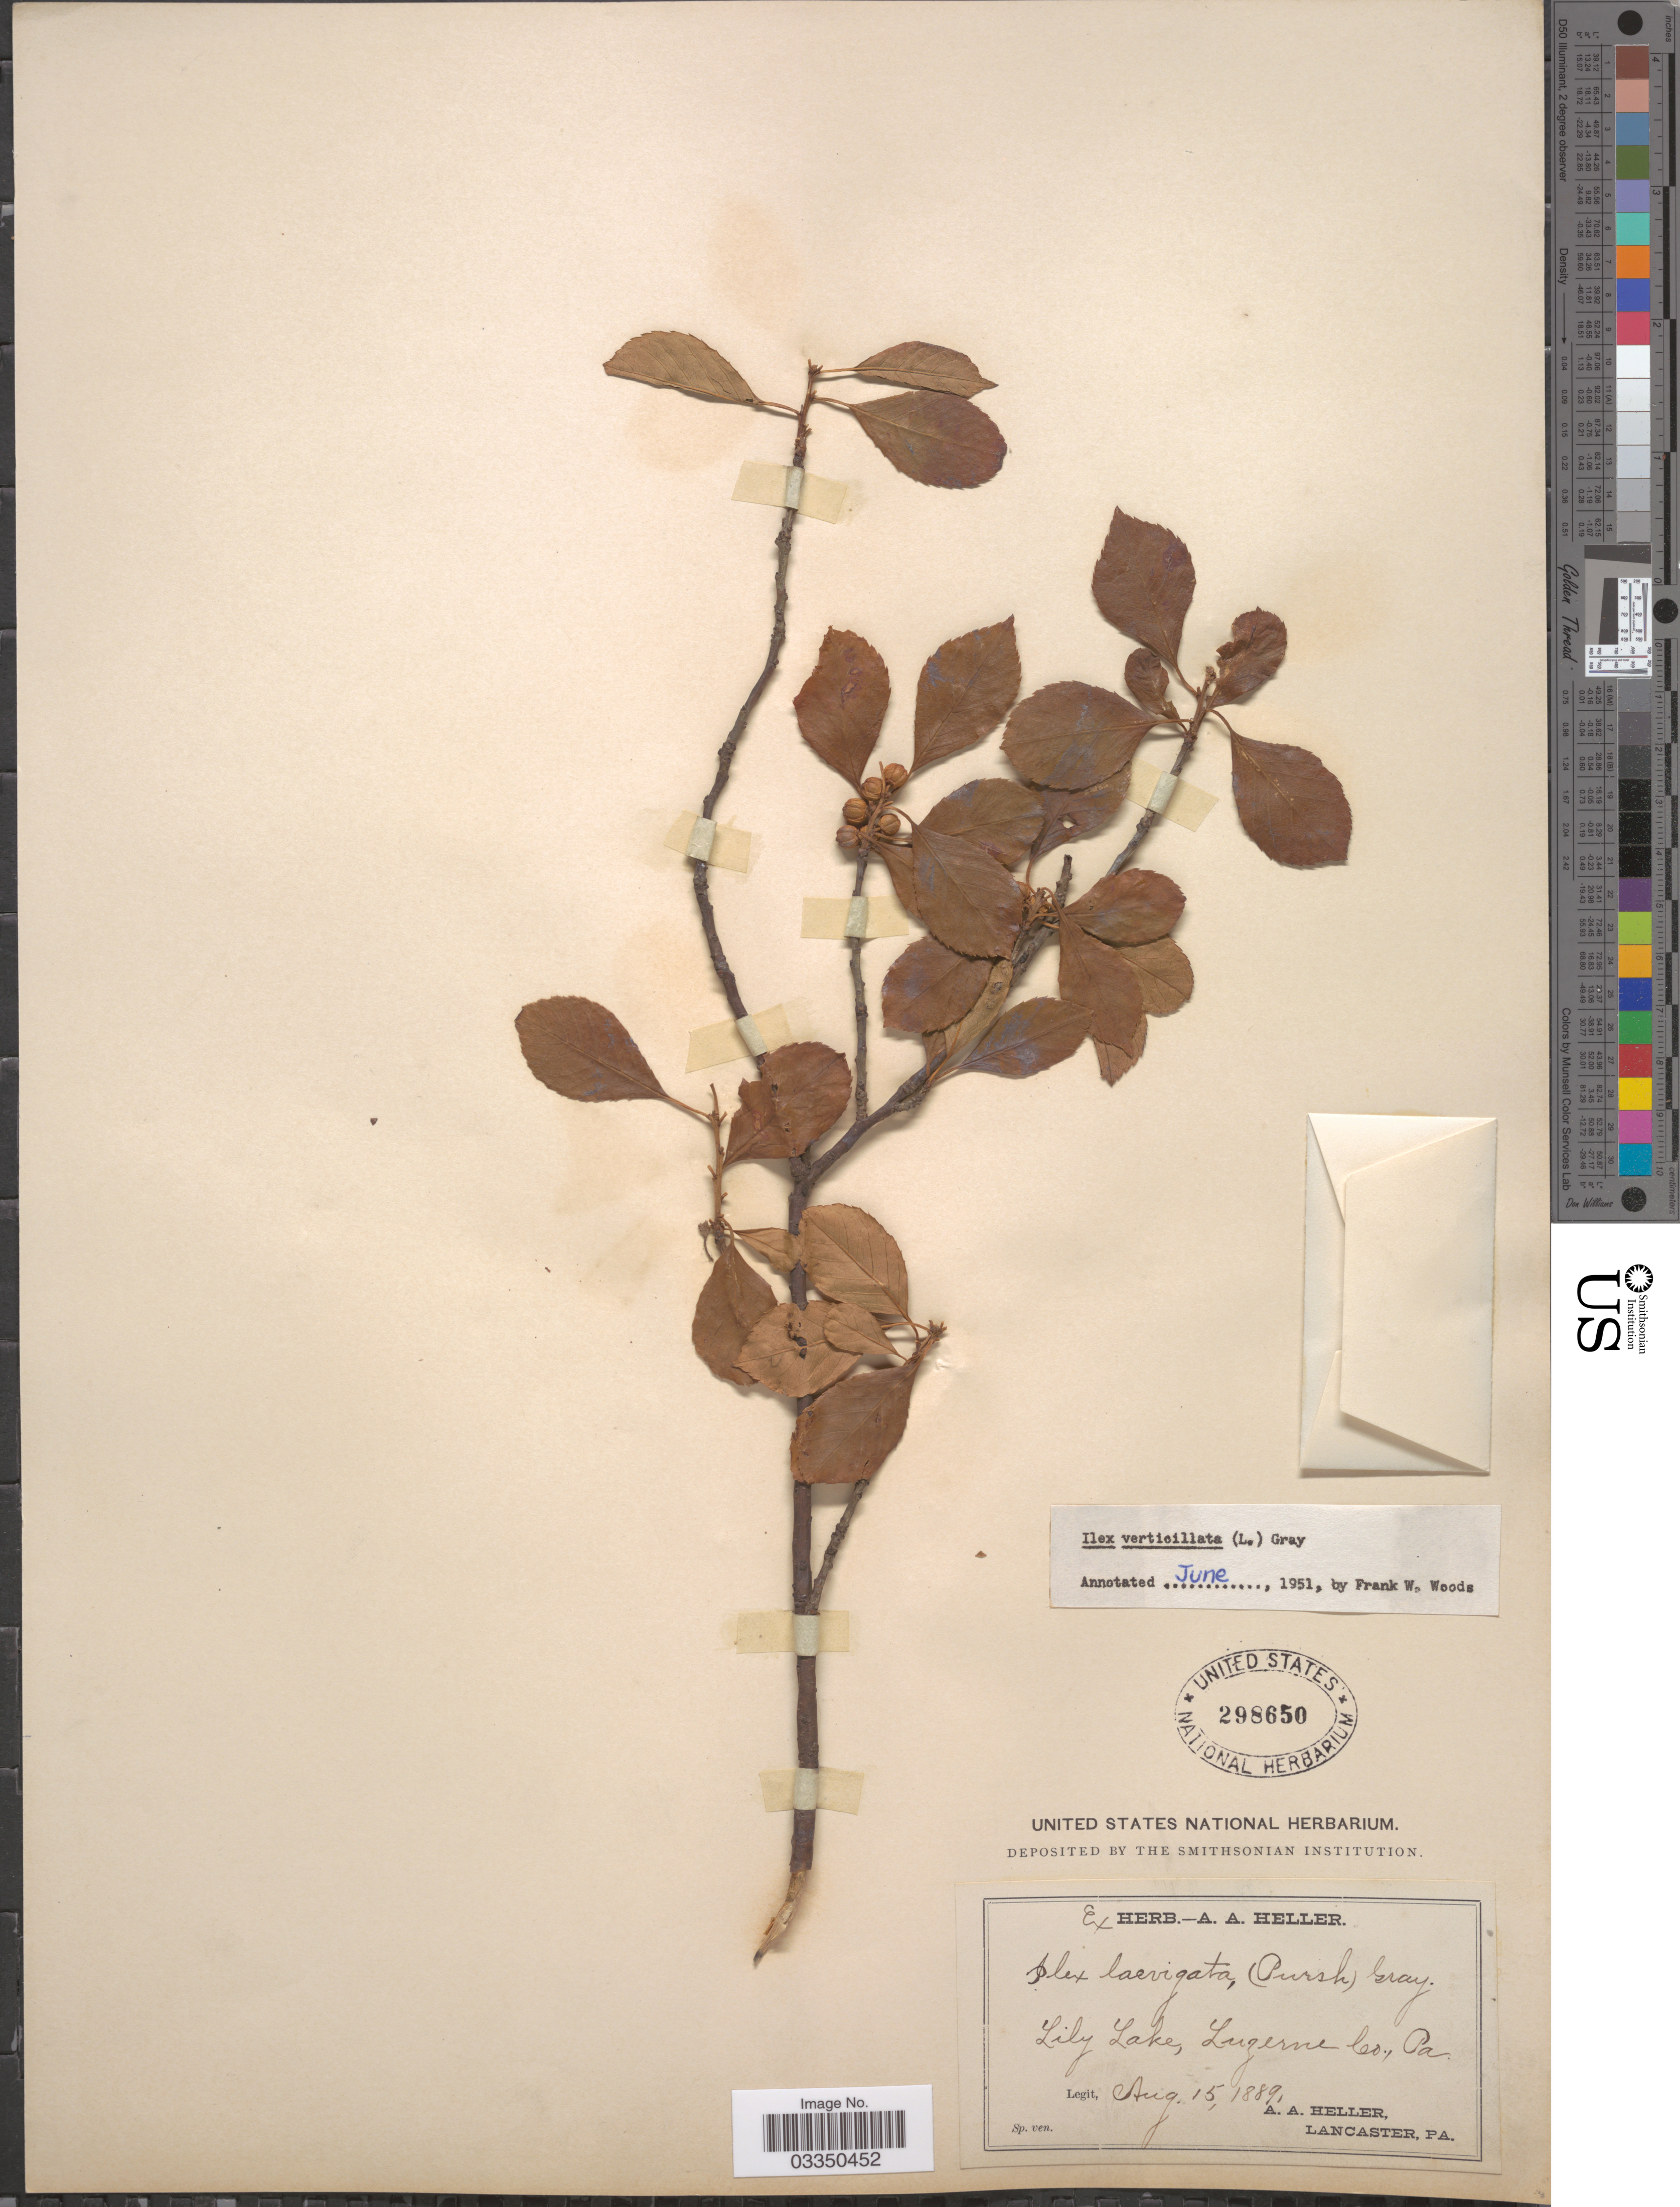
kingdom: Plantae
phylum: Tracheophyta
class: Magnoliopsida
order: Aquifoliales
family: Aquifoliaceae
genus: Ilex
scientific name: Ilex verticillata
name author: (L.) A. Gray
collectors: A. A. Heller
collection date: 1889-08-15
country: United States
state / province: Pennsylvania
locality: Lily Lake, Luzerne Co.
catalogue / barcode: US 298650